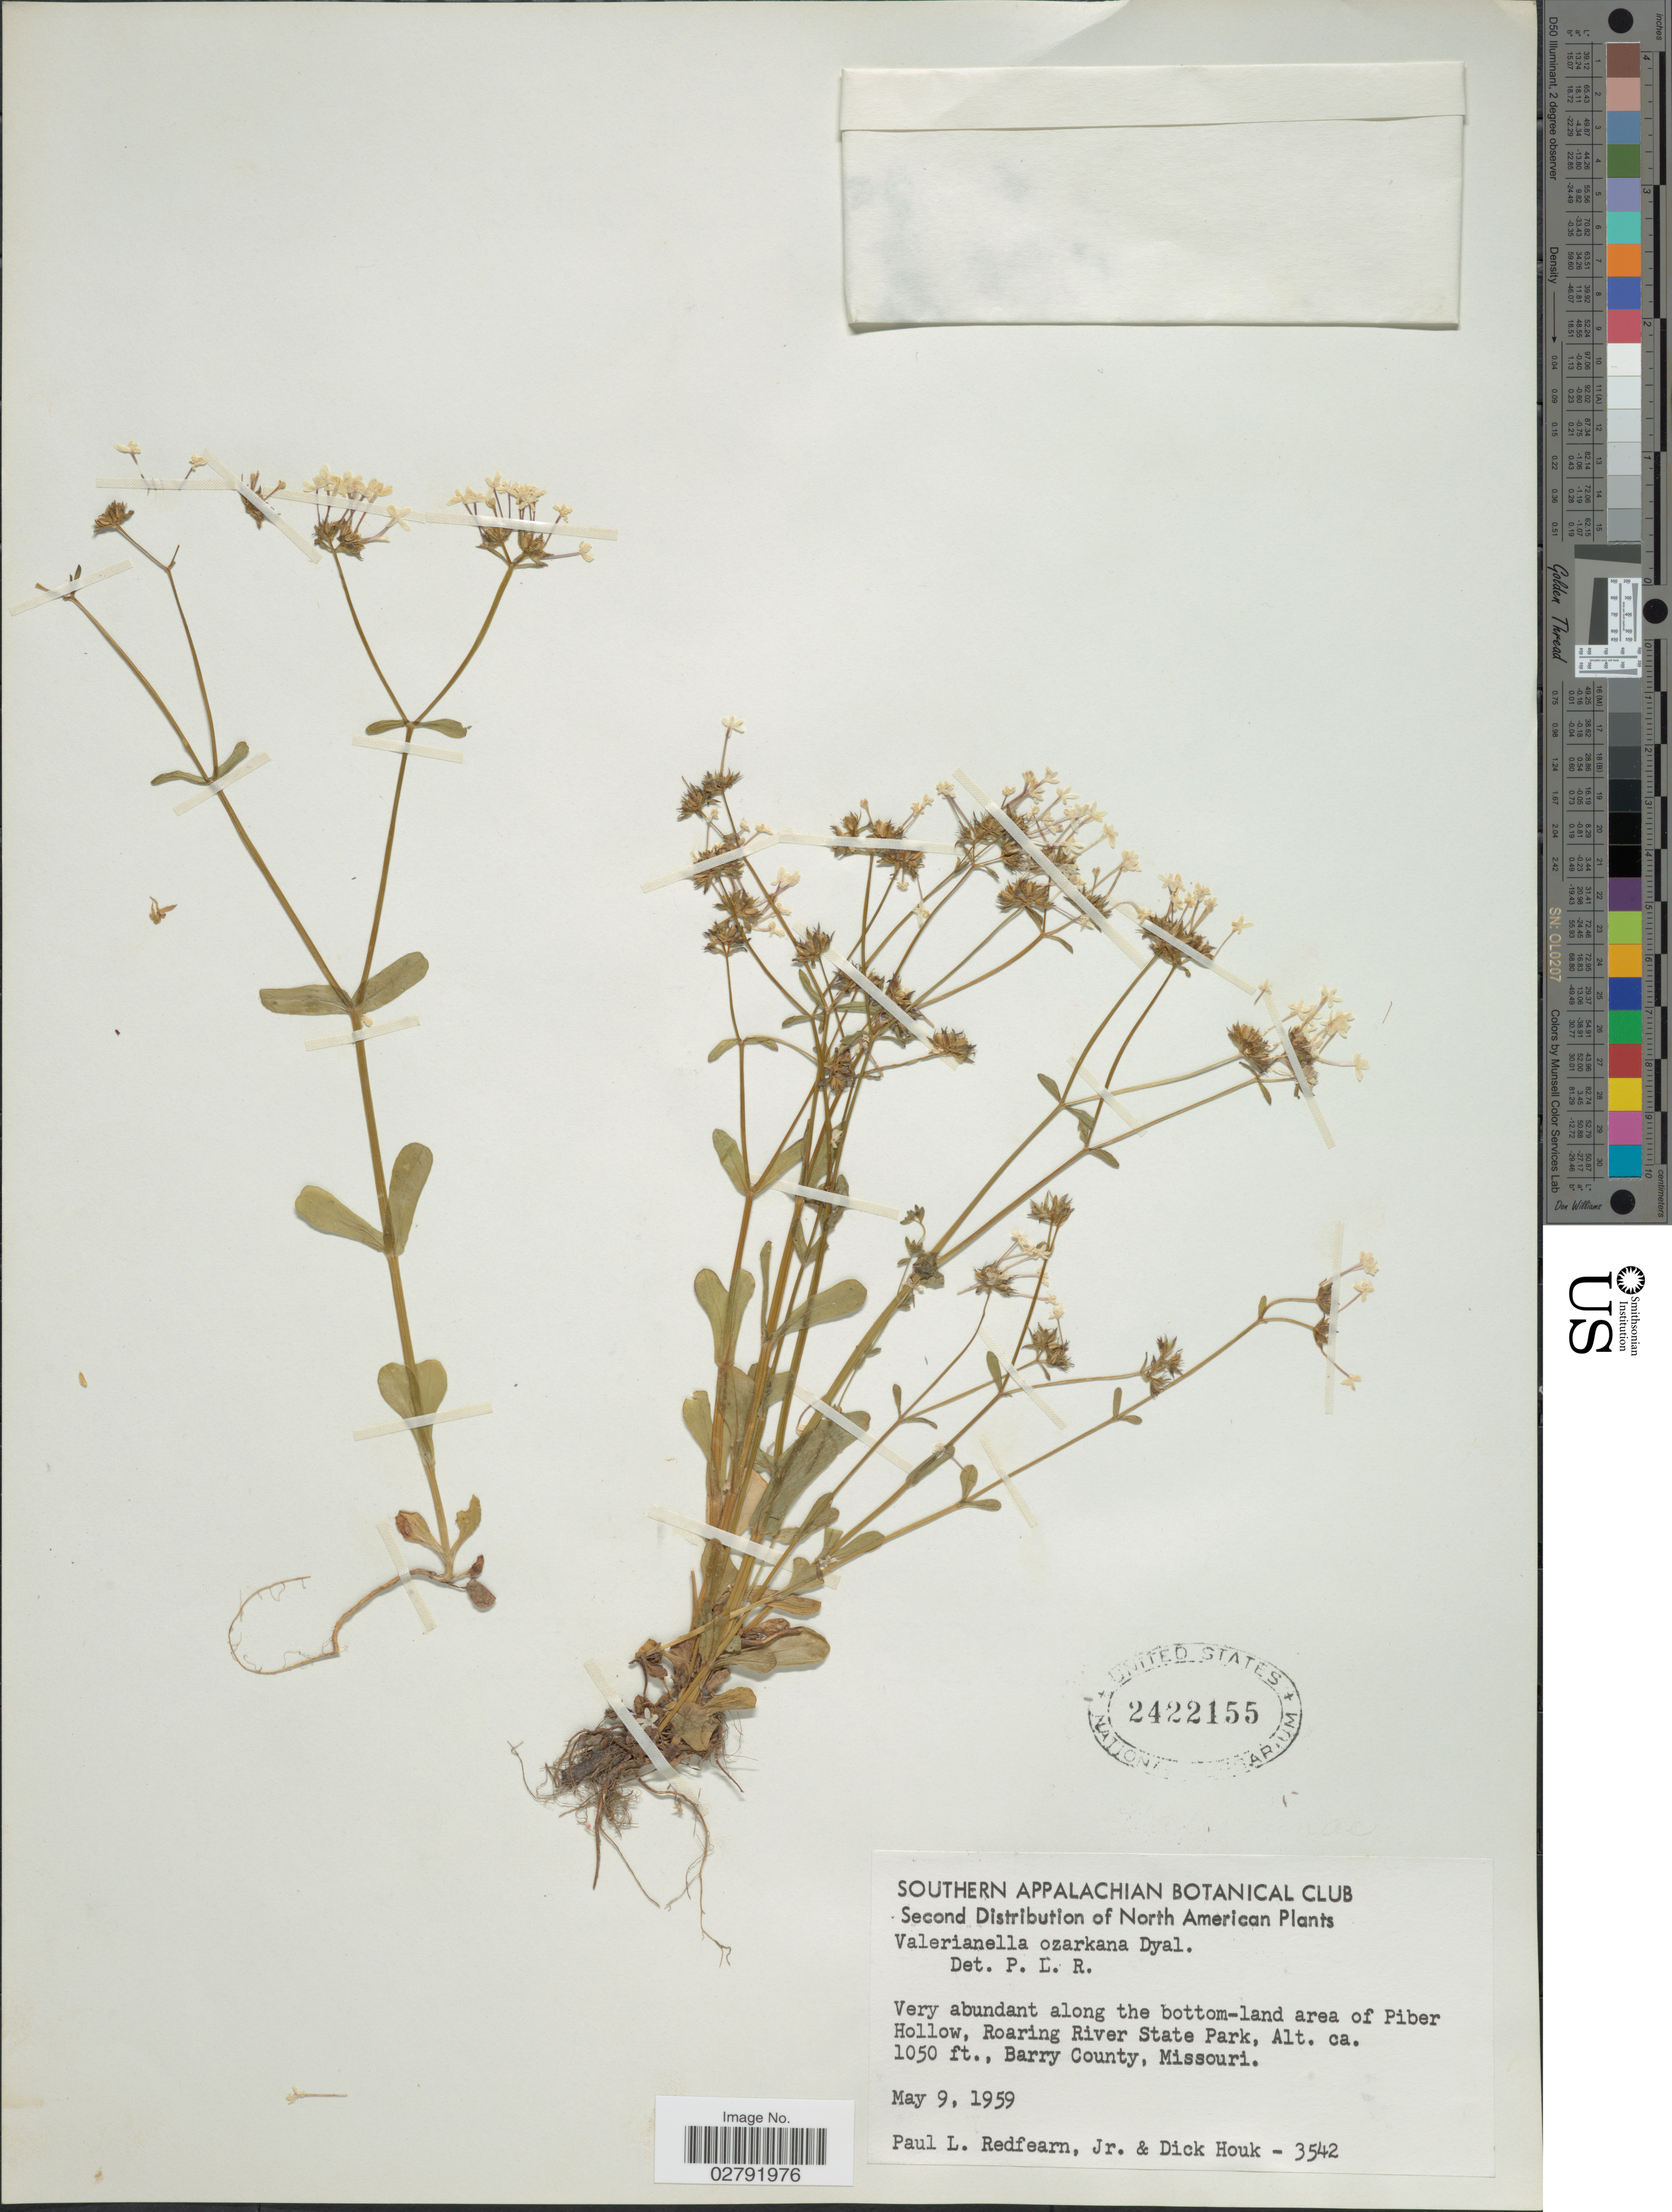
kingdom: Plantae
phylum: Tracheophyta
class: Magnoliopsida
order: Dipsacales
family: Caprifoliaceae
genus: Valerianella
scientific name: Valerianella ozarkana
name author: Dyal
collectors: P. Redfearn & D. Houk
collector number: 3542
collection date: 1959-05-09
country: United States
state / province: Missouri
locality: Very abundant along the bottom-land area of Piber Hollow, Roaring River State Park. Barry County.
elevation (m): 320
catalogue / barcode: US 2422155